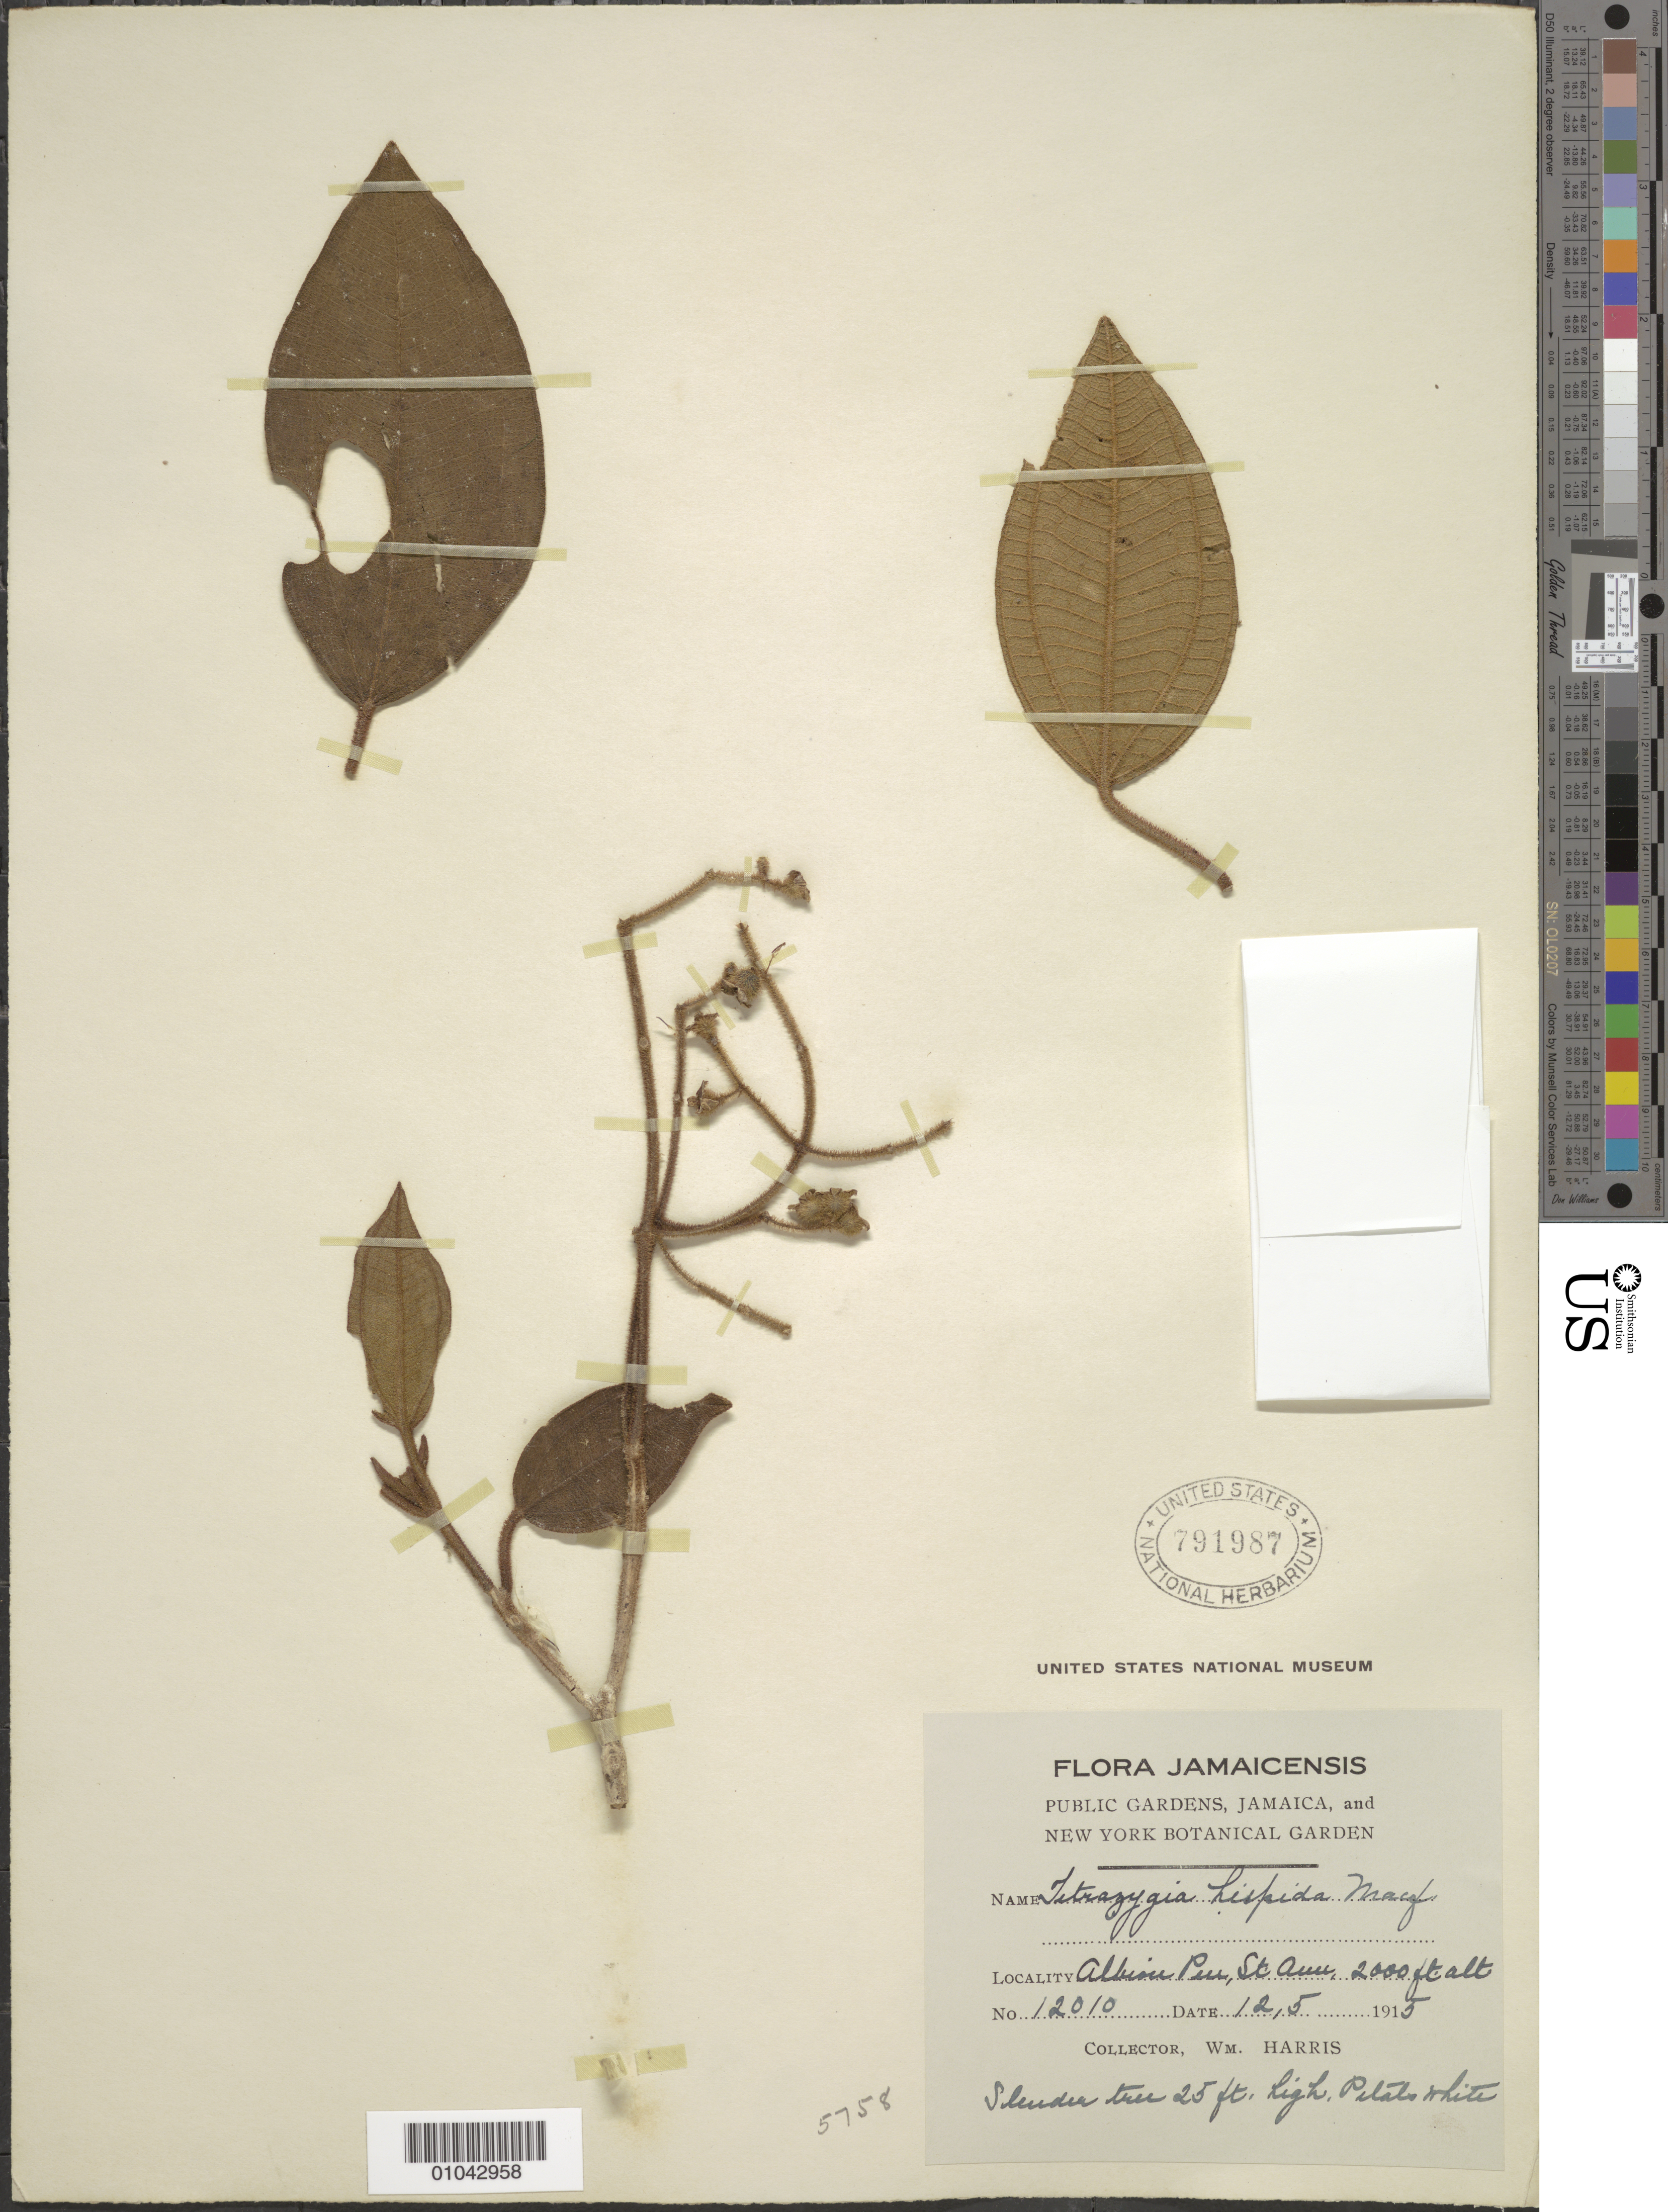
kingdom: Plantae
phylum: Tracheophyta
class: Magnoliopsida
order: Myrtales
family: Melastomataceae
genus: Tetrazygia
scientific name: Tetrazygia hispida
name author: (Sw.) Macfad.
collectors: W. Harris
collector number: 12010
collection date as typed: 12 May 1915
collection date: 1915-05-12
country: Jamaica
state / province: Saint Ann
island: Jamaica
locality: Albion Pass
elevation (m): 610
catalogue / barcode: US 791987